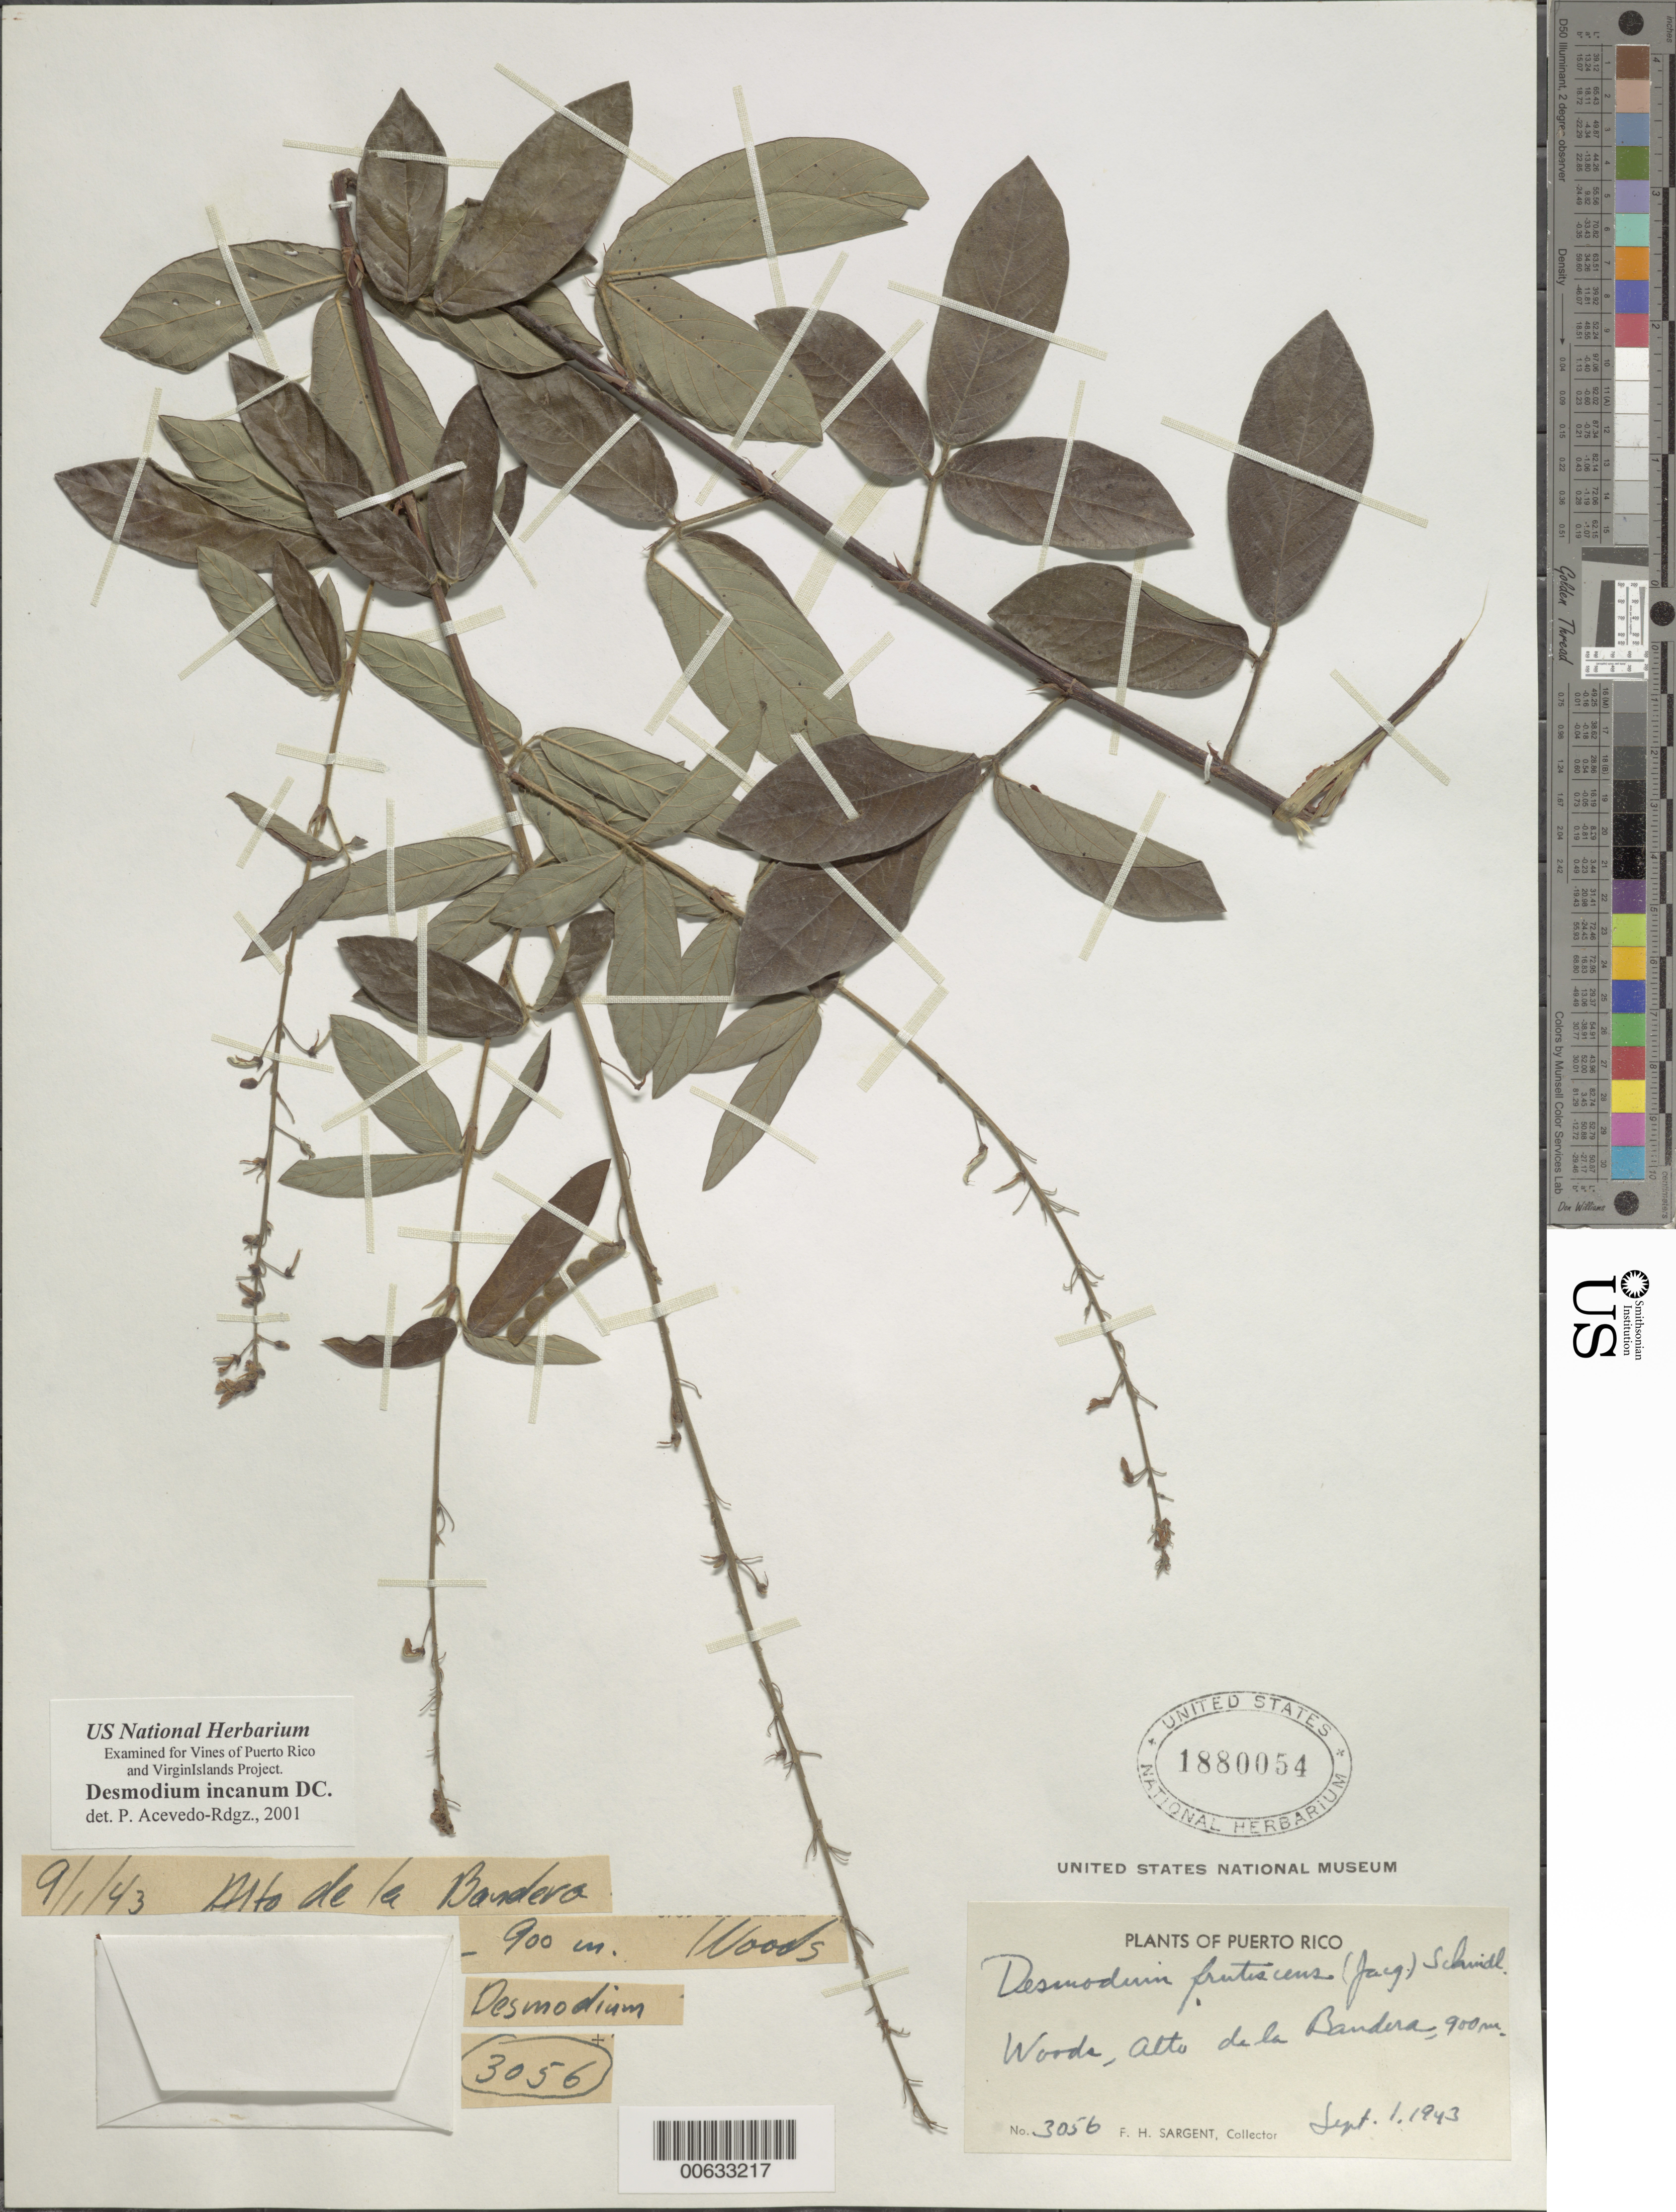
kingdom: Plantae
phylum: Tracheophyta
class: Magnoliopsida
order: Fabales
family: Fabaceae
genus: Desmodium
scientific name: Desmodium incanum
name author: (Sw.) DC.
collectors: F. H. Sargent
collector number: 3056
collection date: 1943-09-01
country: Puerto Rico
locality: Woods, Alto de la Bandera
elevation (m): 900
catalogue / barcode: US 1880054